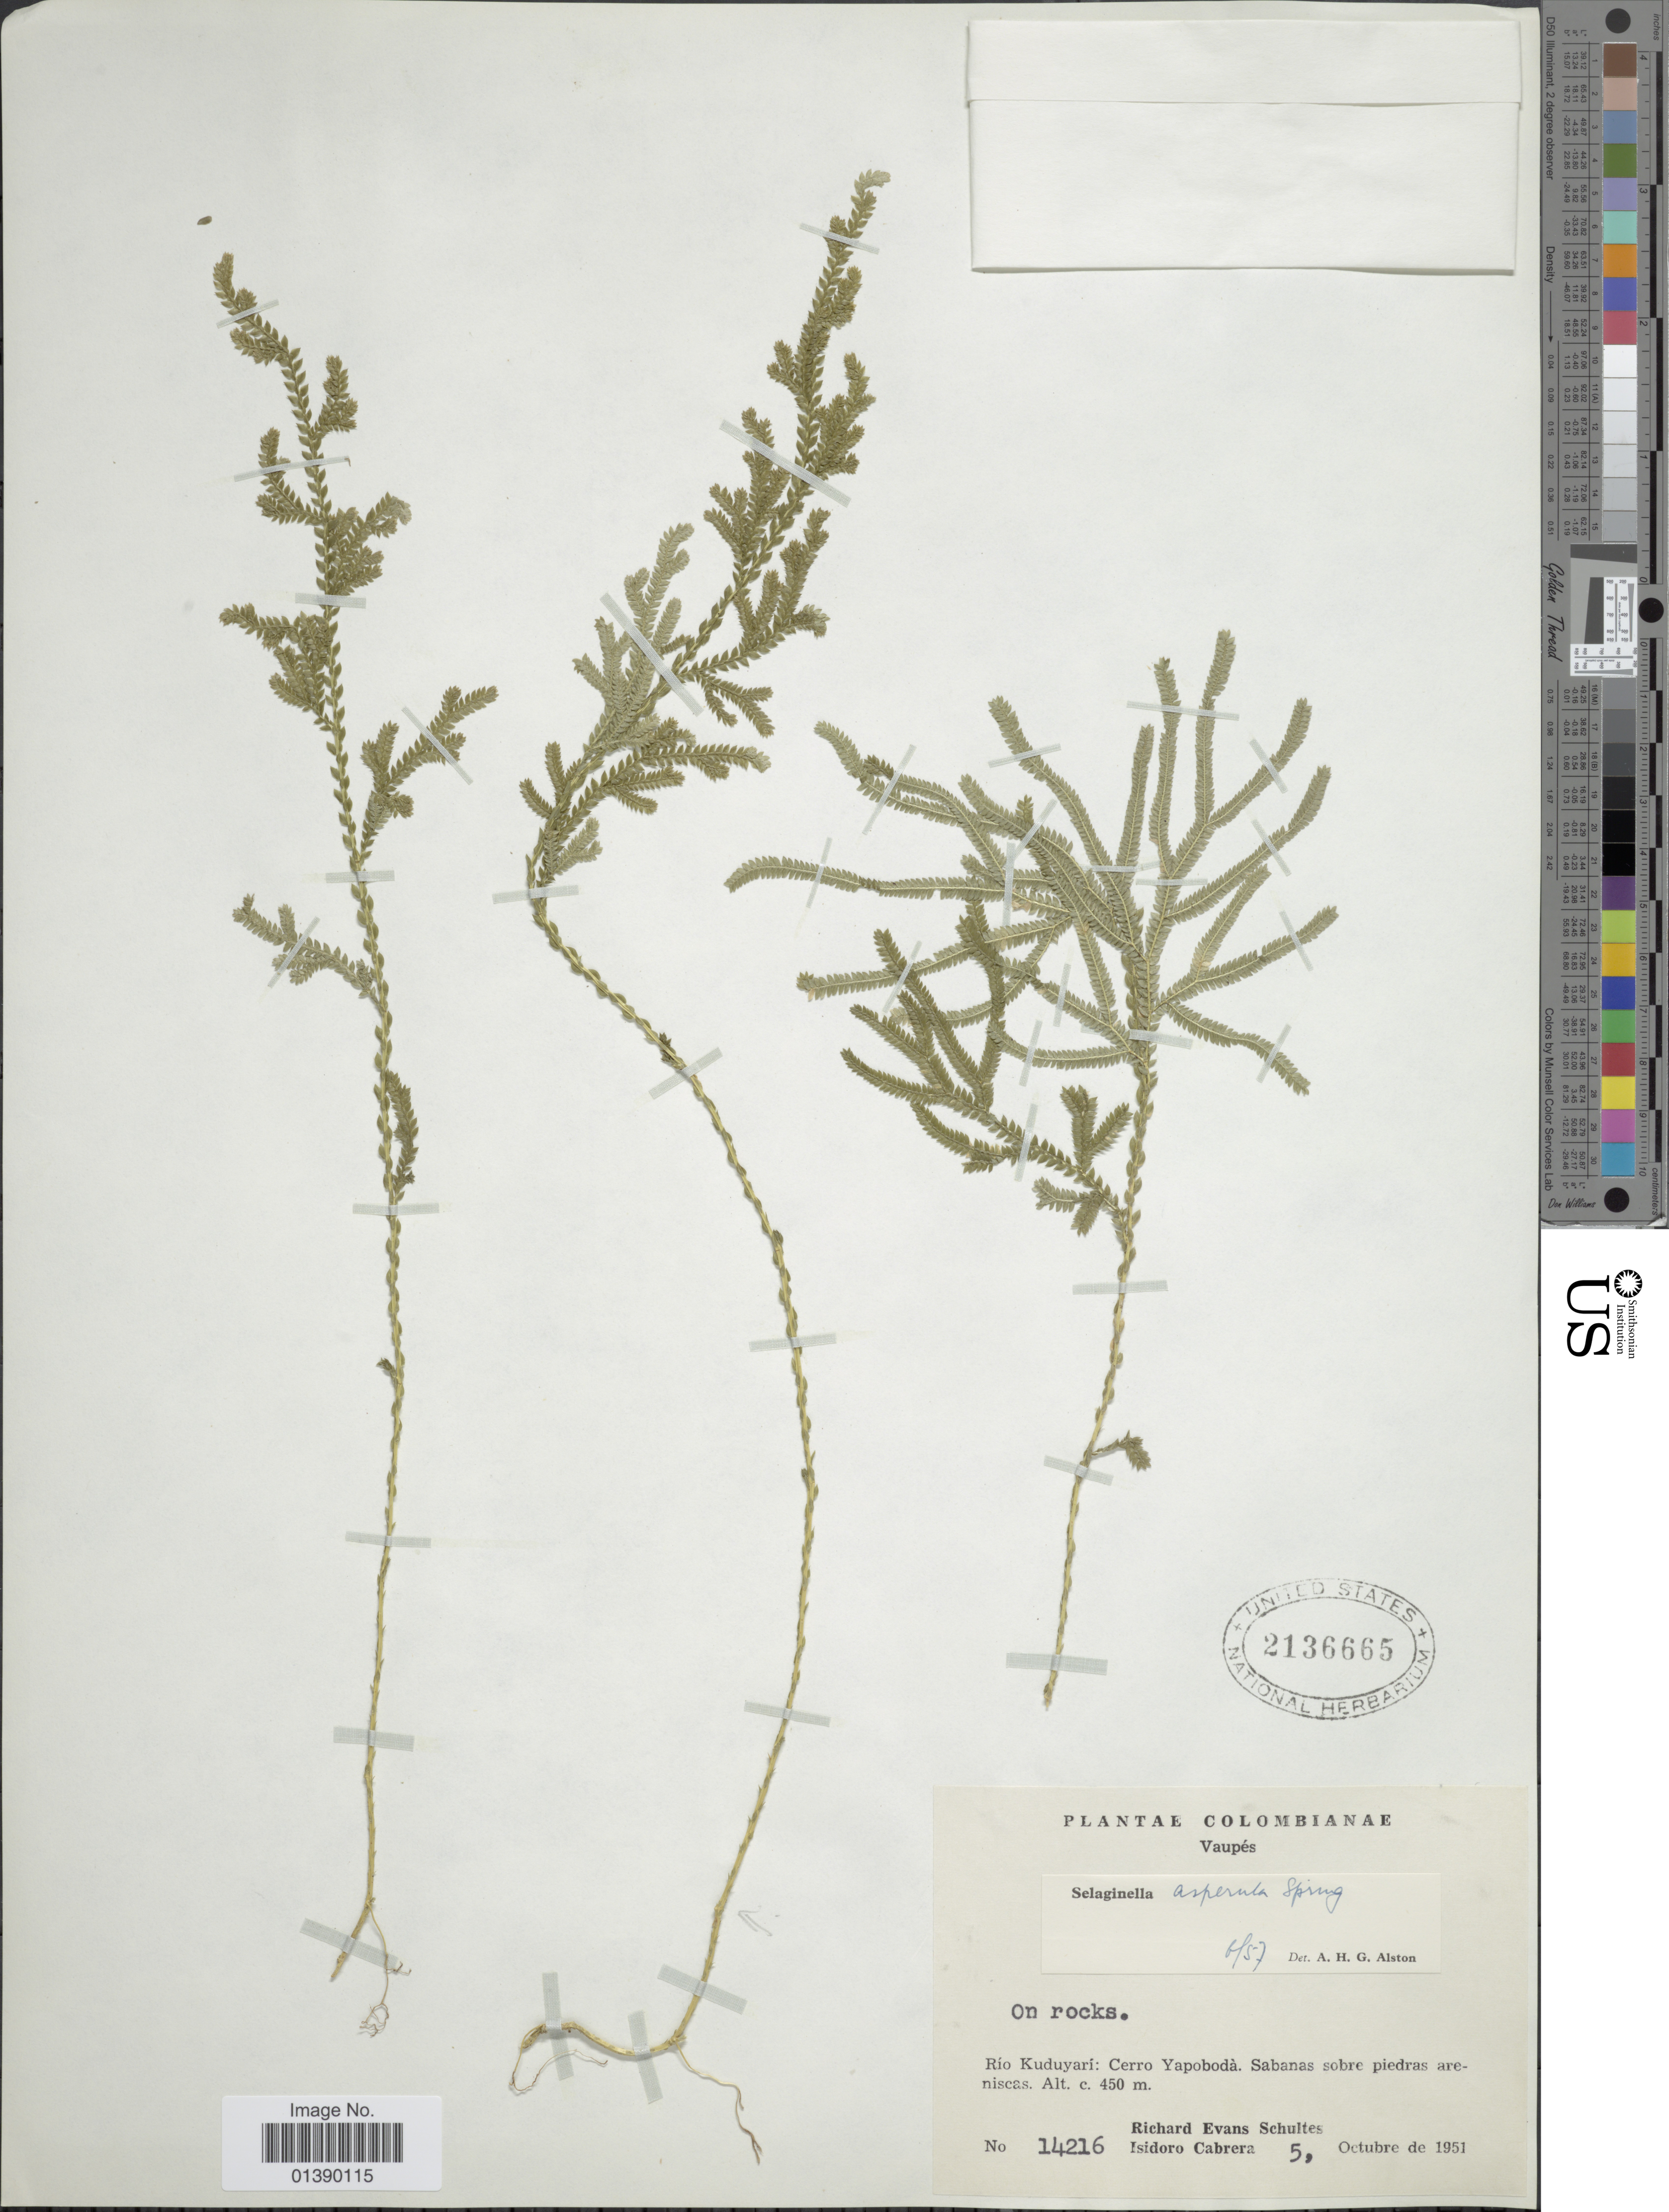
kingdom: Plantae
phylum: Tracheophyta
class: Lycopodiopsida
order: Selaginellales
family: Selaginellaceae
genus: Selaginella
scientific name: Selaginella asperula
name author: Spring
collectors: R. E. Schultes & I. Cabrera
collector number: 14216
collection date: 1951-10-05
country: Colombia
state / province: Vaupés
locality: Río Kuduyari: cerro Yapobodà. Sabanas sobre piedras areniscas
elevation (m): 450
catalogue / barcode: US 2136665